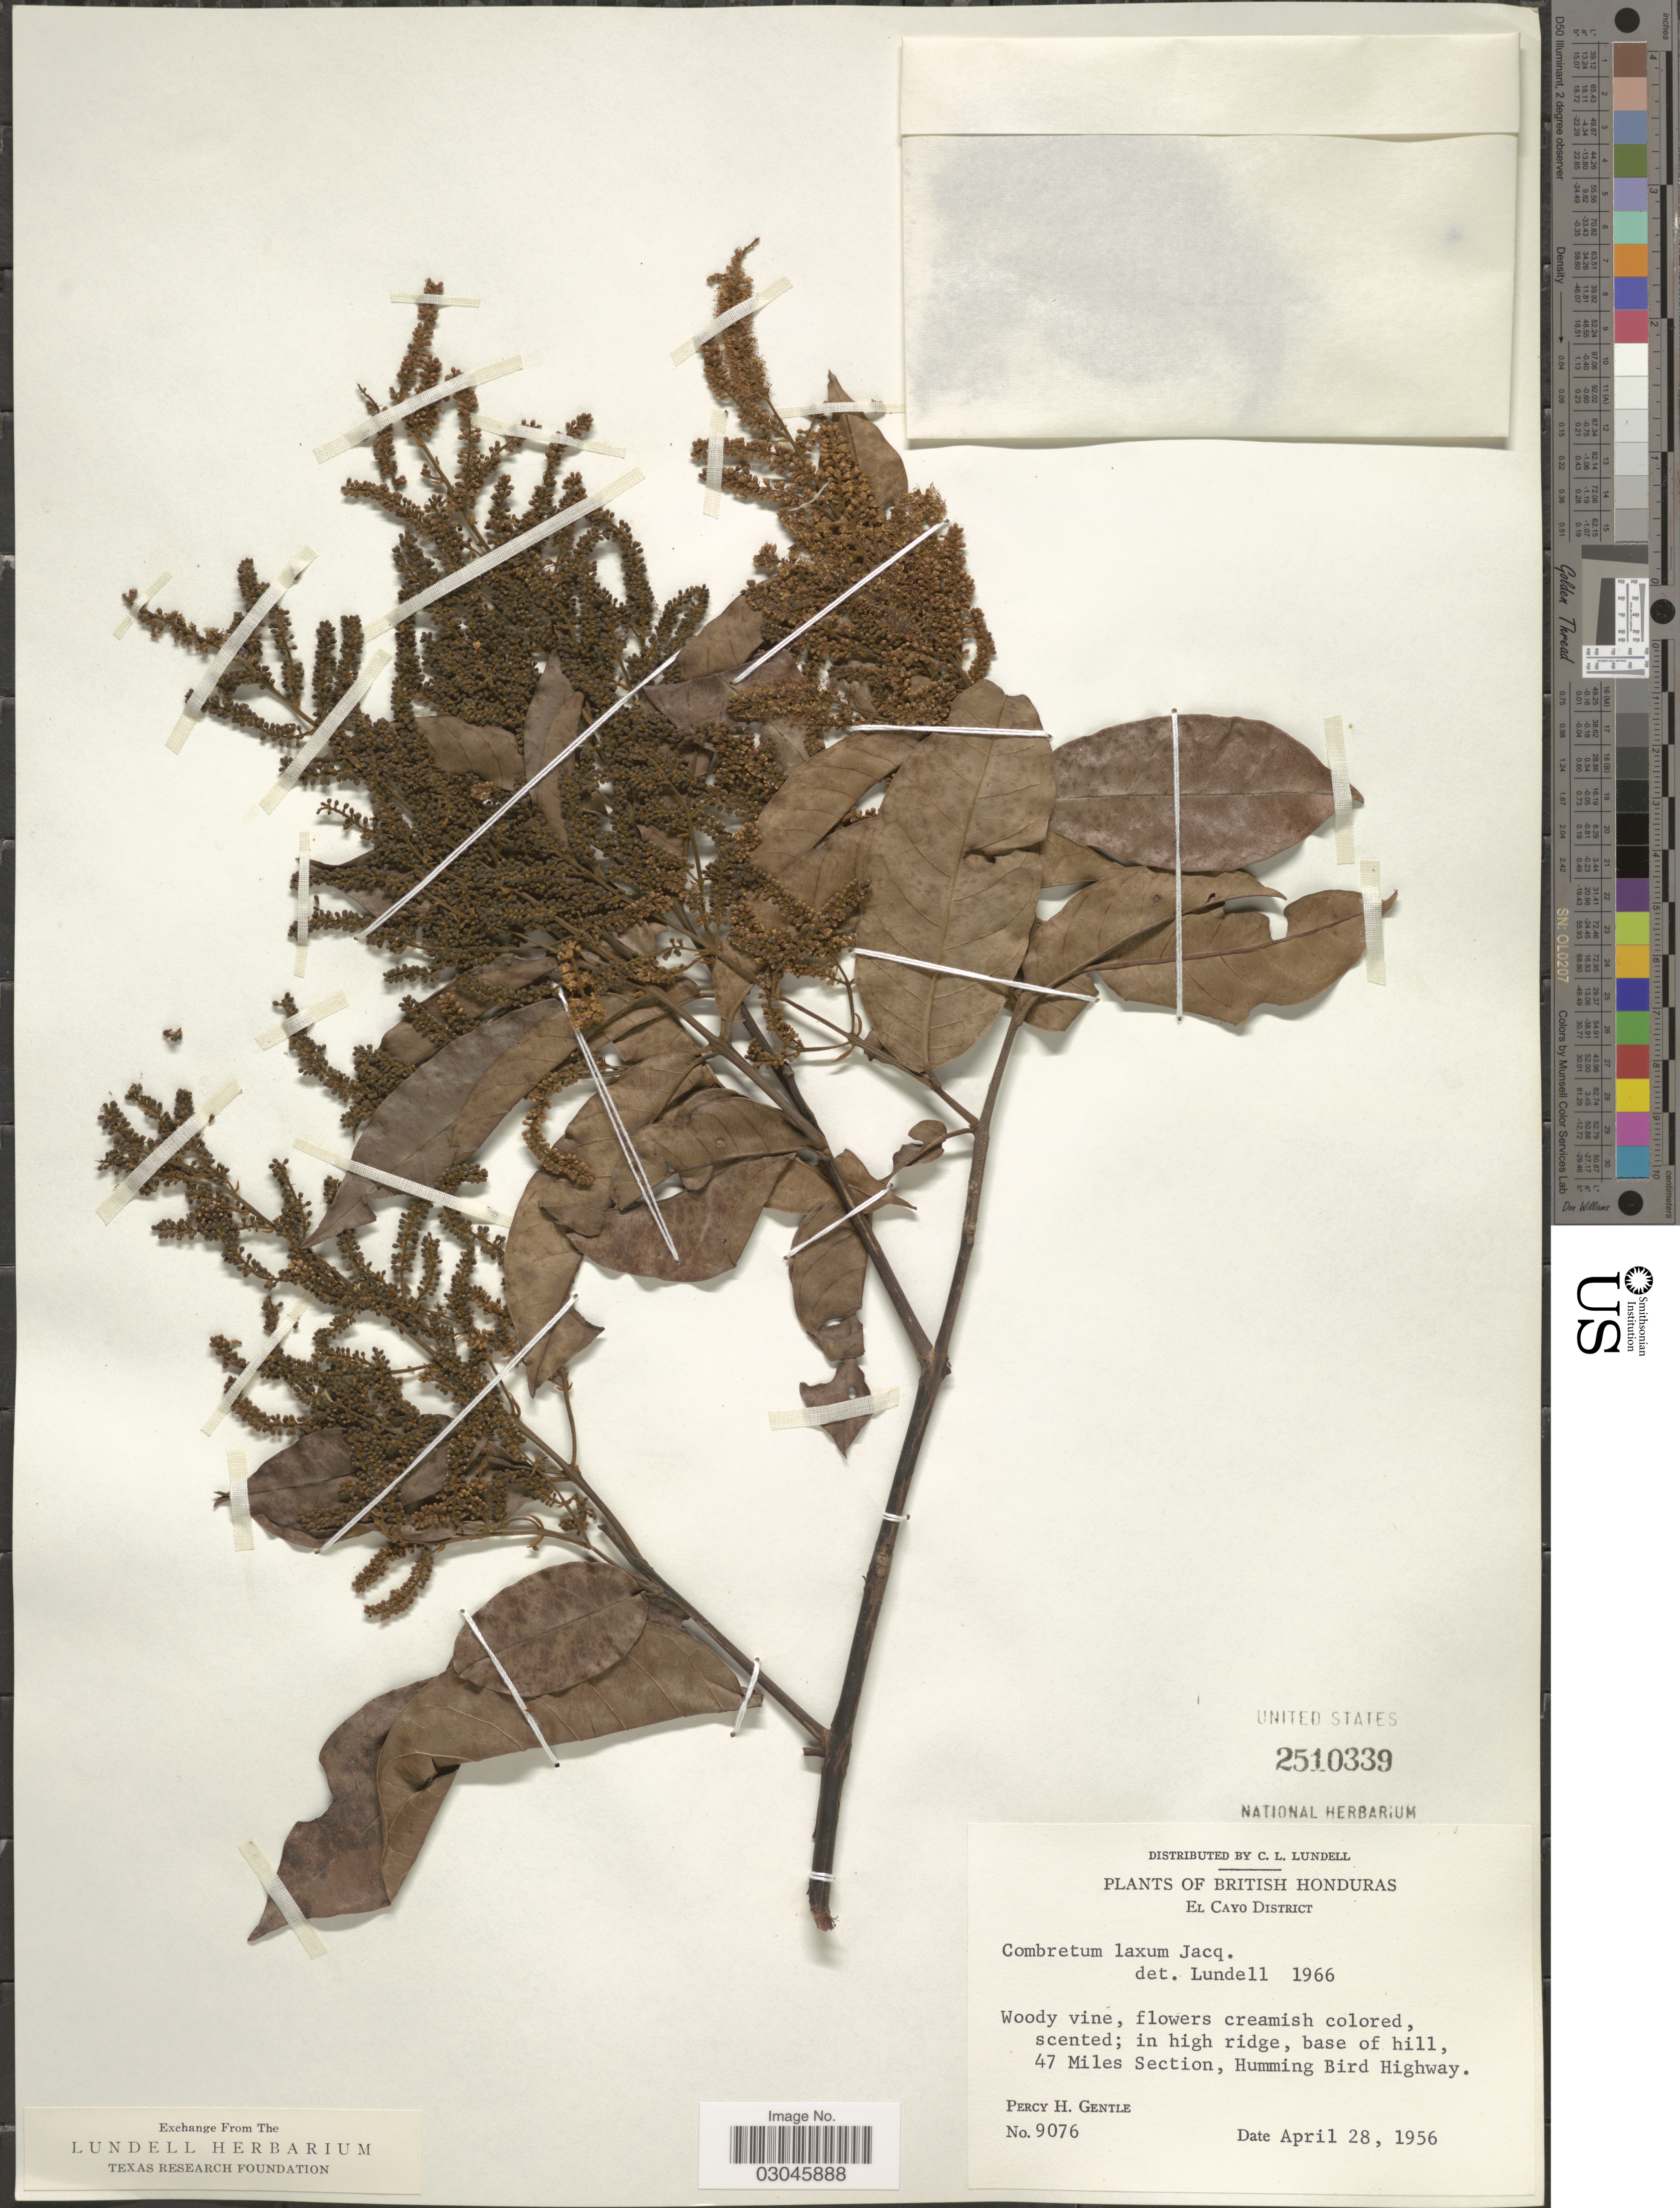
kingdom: Plantae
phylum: Tracheophyta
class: Magnoliopsida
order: Myrtales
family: Combretaceae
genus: Combretum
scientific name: Combretum laxum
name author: Jacq.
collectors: P. H. Gentle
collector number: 9076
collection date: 1956-04-28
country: Belize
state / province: Cayo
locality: British Honduras, El Cayo District. Base of hill, 47 Miles Section, Humming Bird Highway.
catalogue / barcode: US 2510339